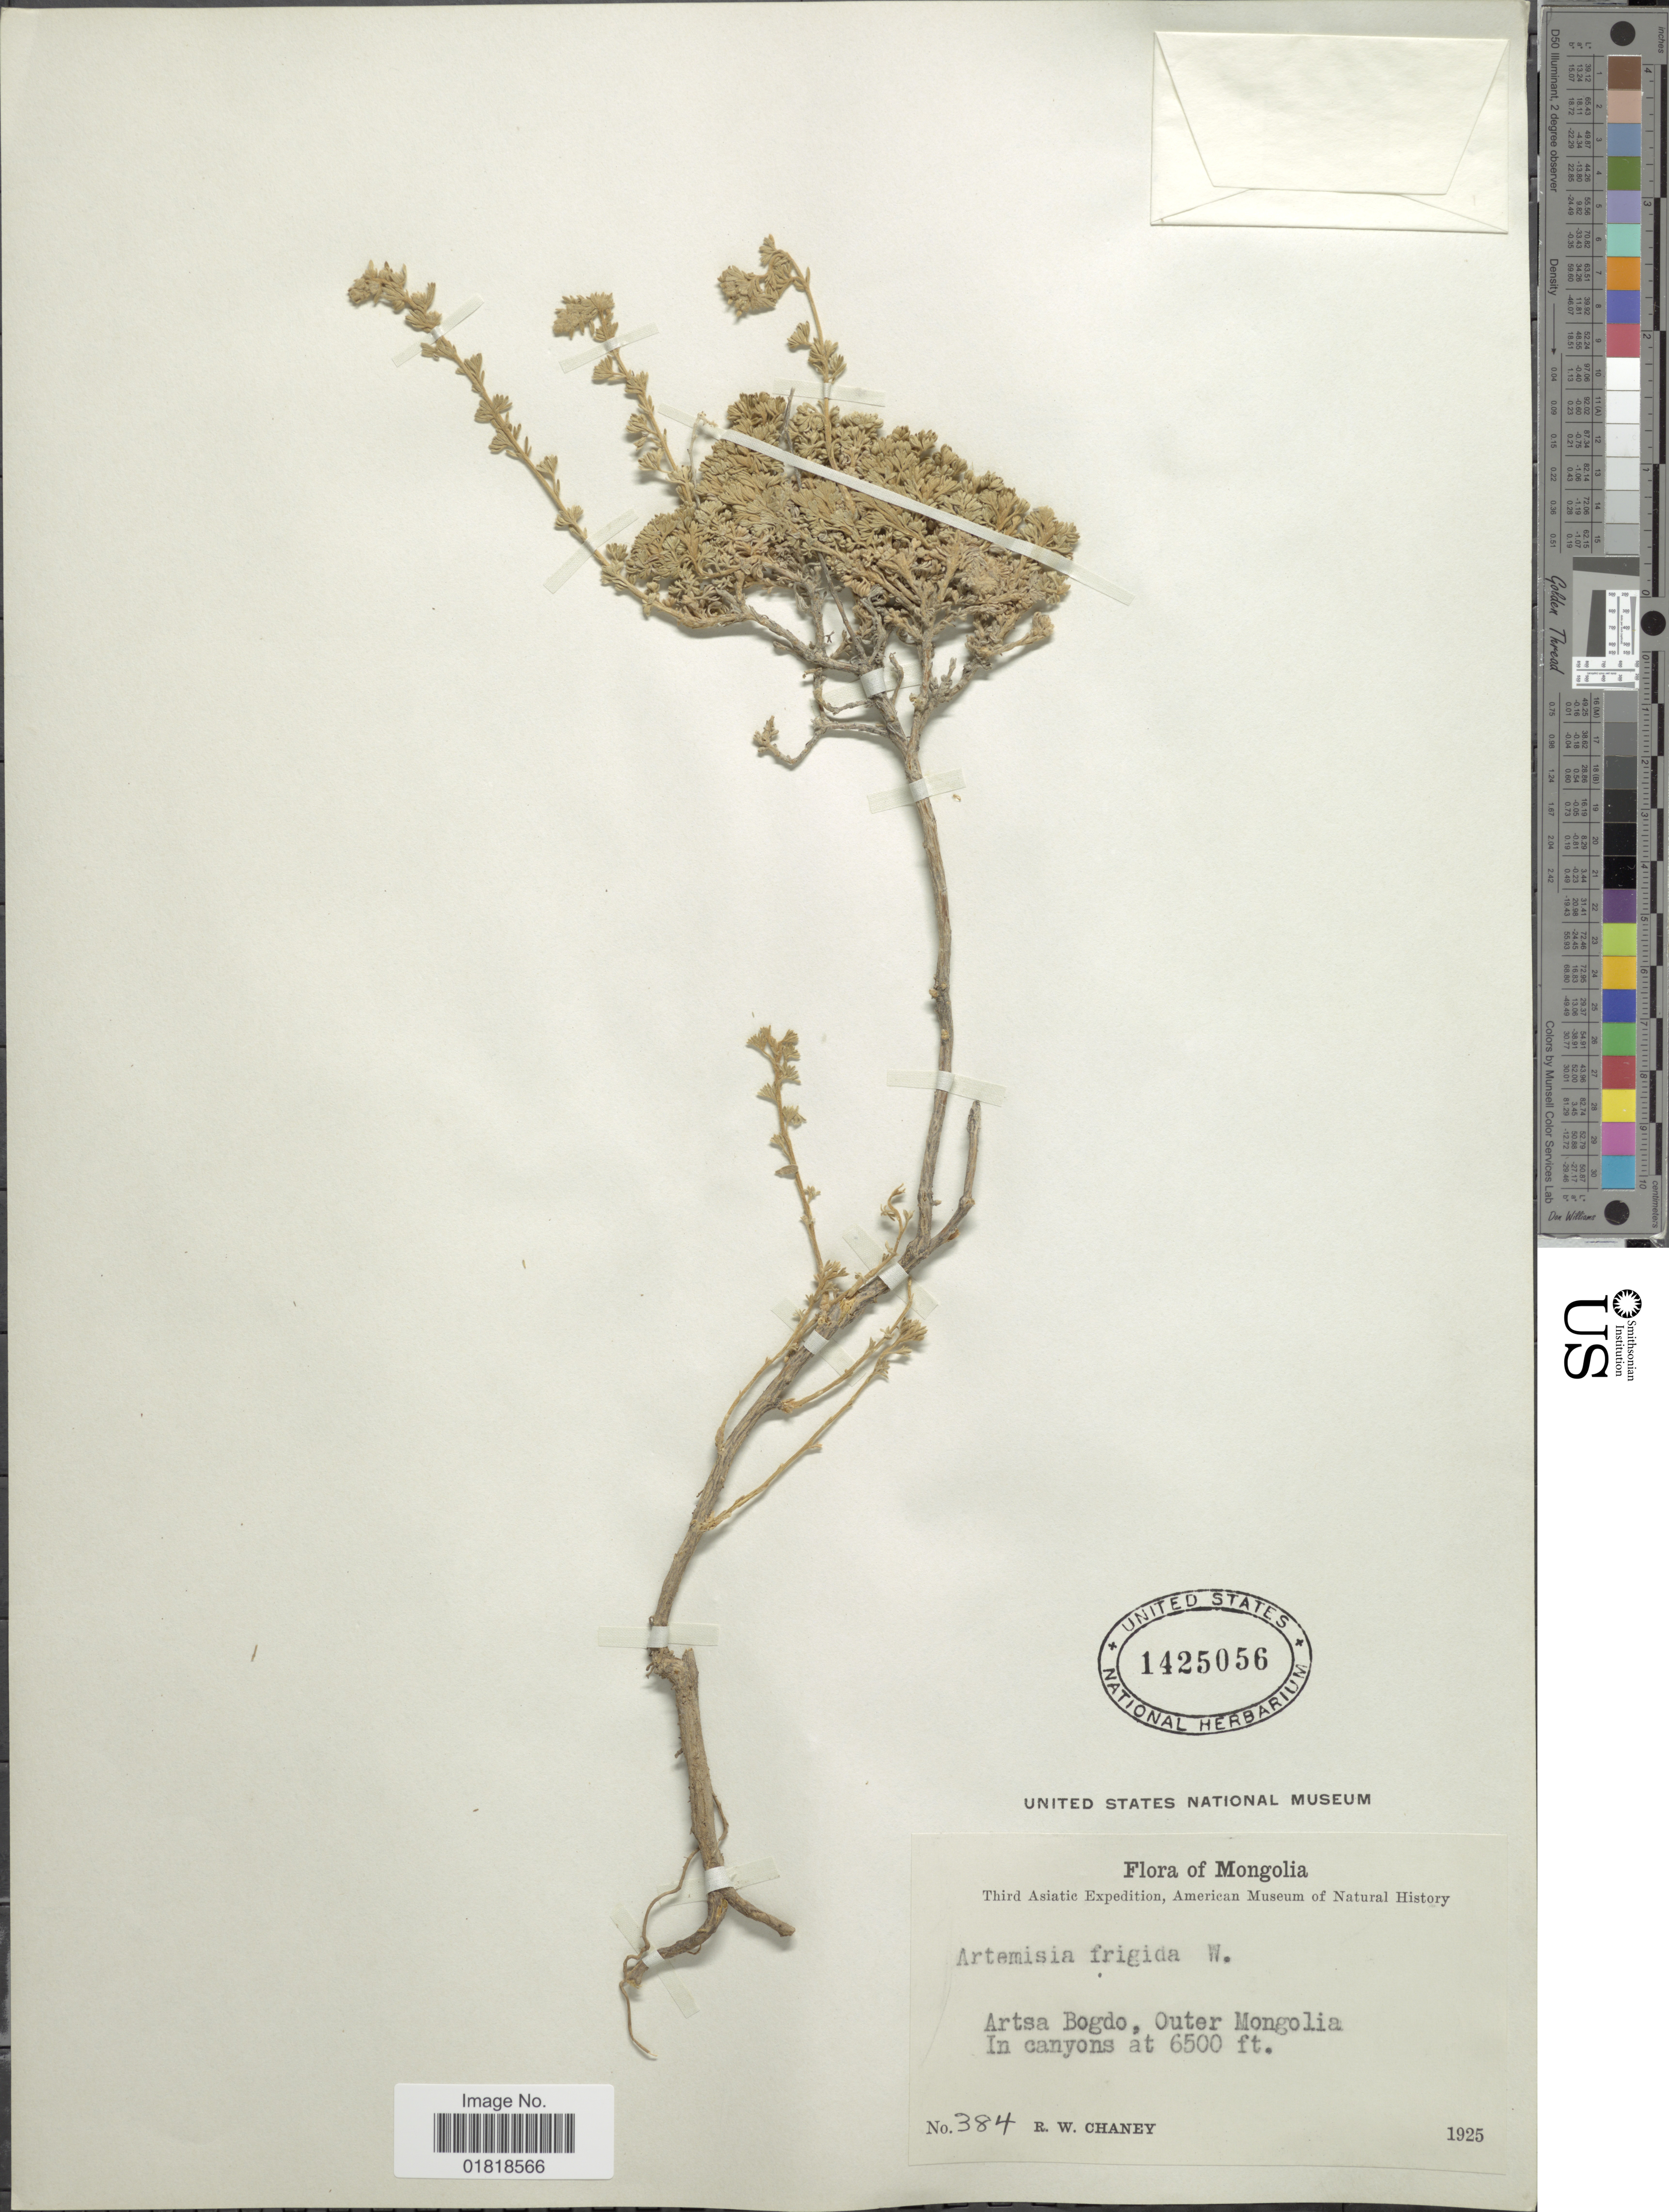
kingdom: Plantae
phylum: Tracheophyta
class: Magnoliopsida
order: Asterales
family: Asteraceae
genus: Artemisia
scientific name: Artemisia frigida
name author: Willd.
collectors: R. Chaney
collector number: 384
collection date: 1925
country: Mongolia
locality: Artsa Bogdo, Outer Mongolia in canyons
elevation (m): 1981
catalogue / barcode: US 1425056